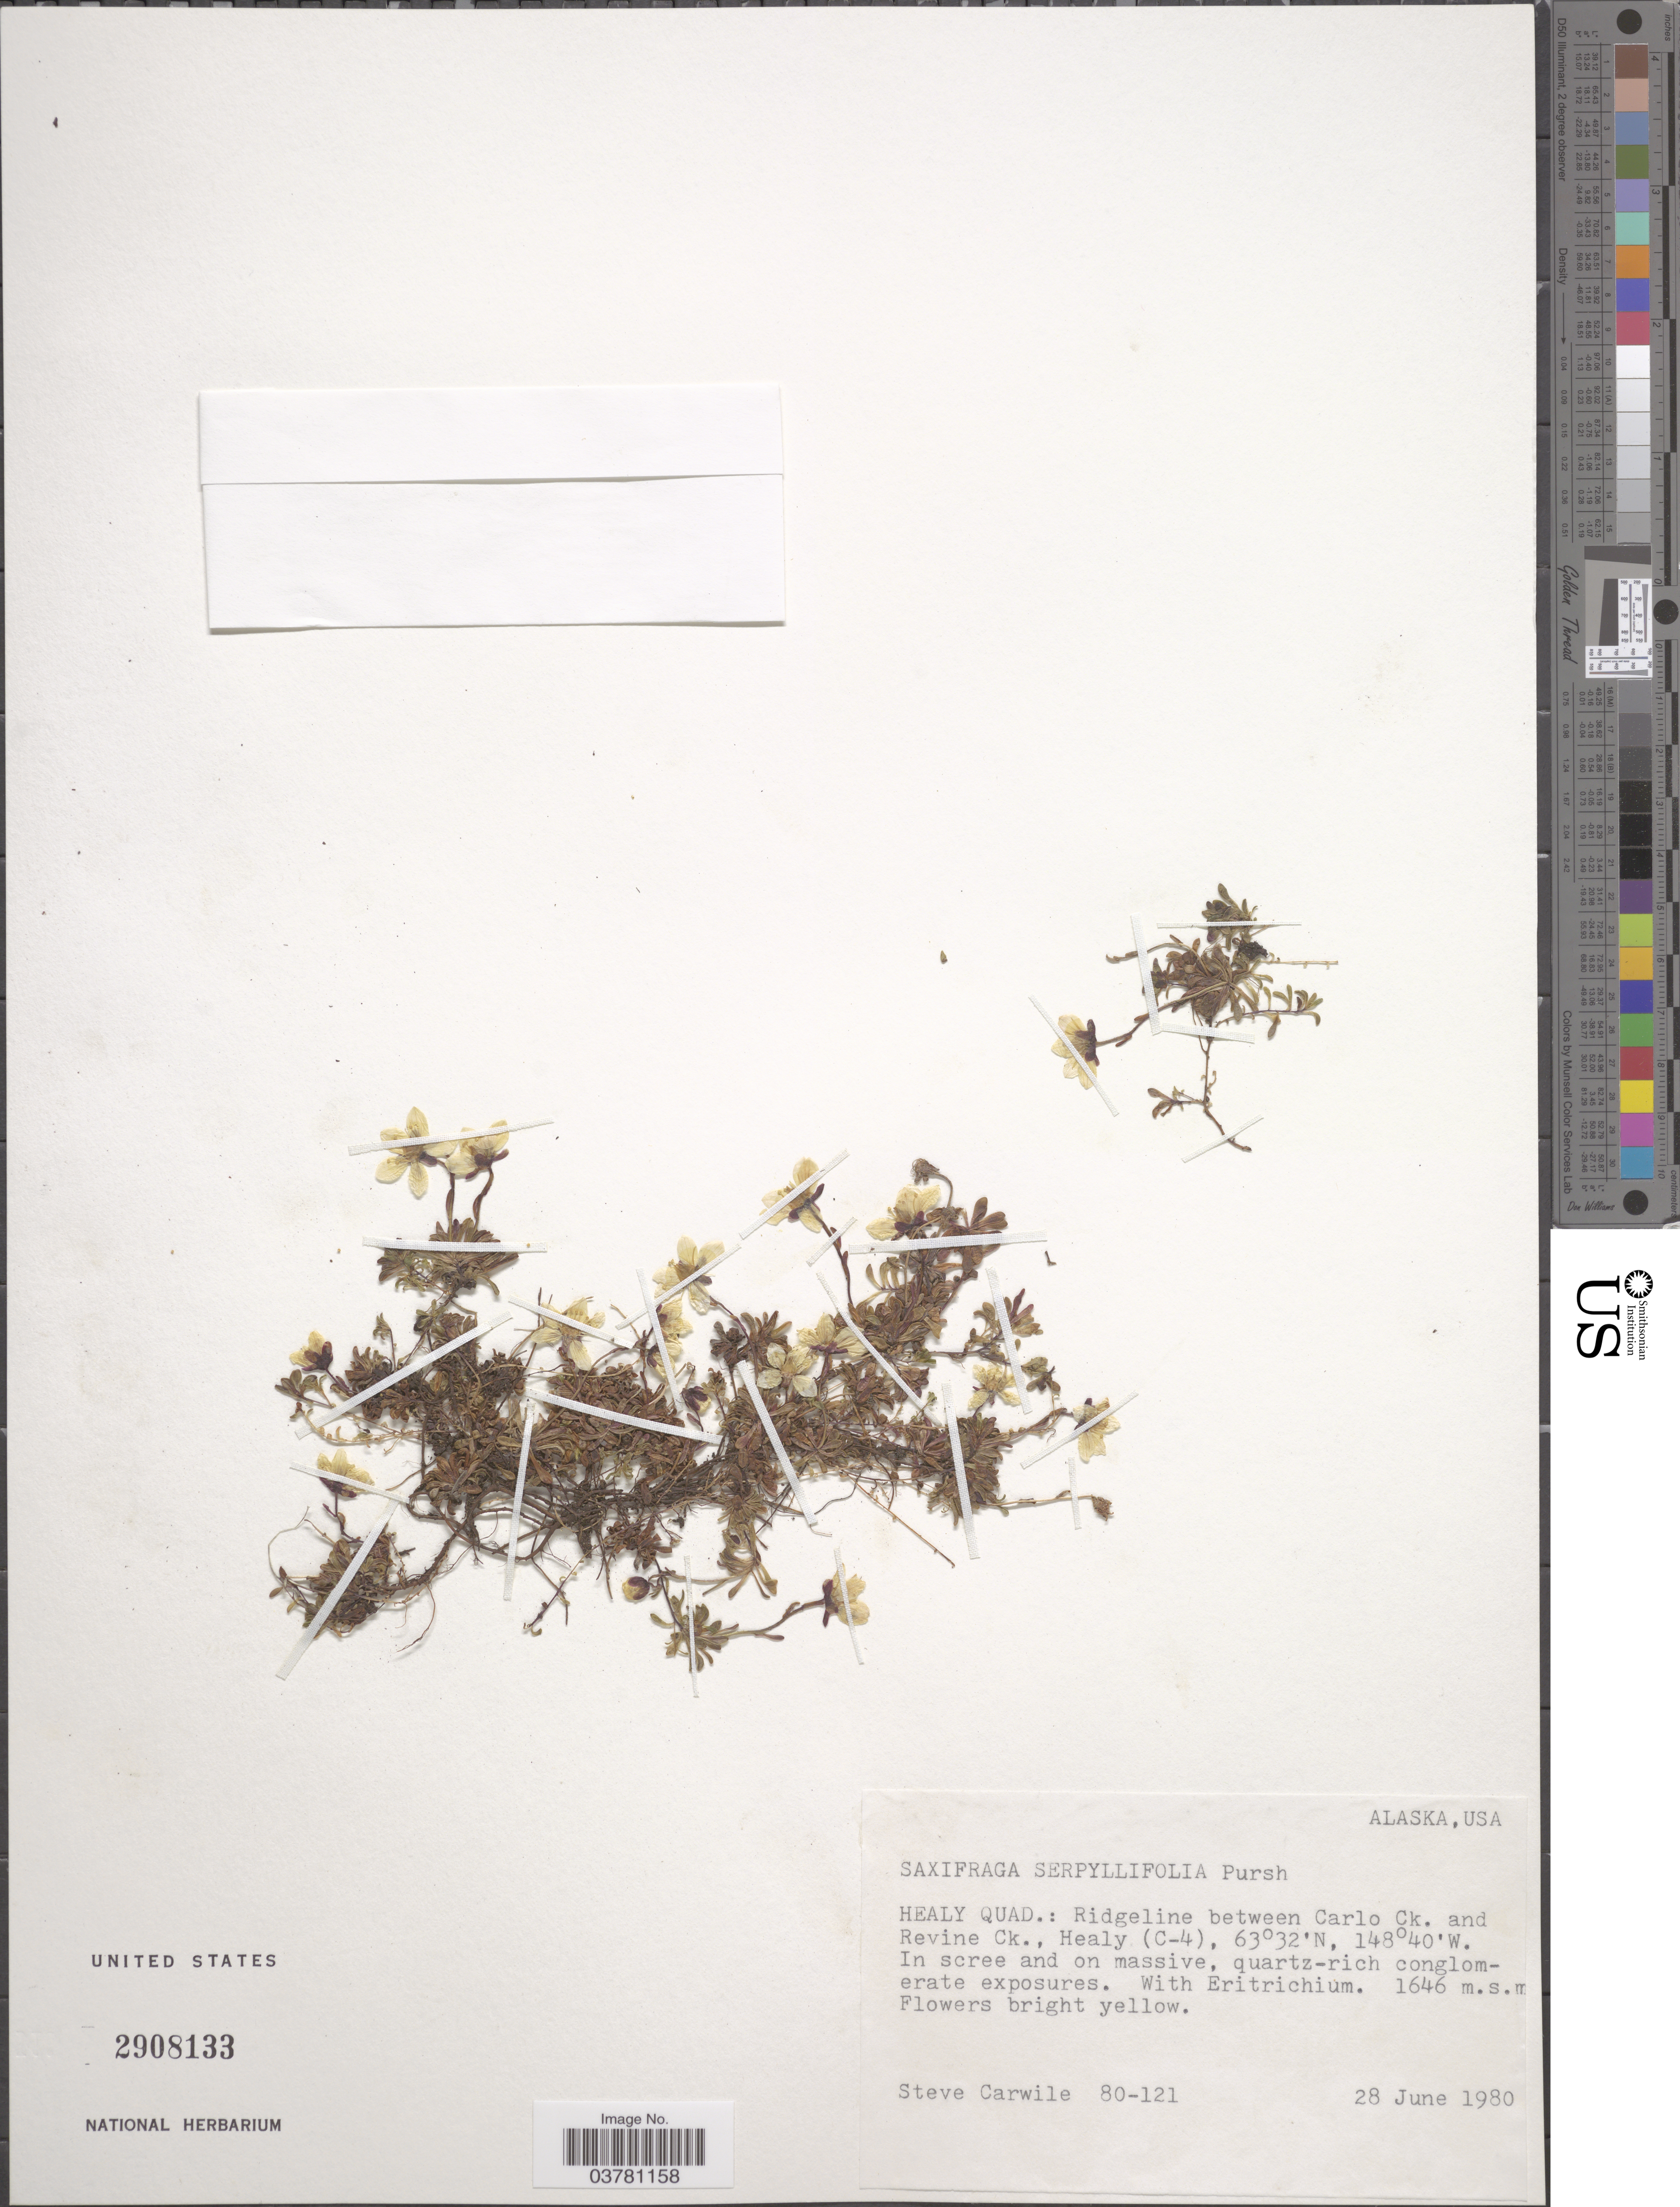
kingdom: Plantae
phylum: Tracheophyta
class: Magnoliopsida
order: Saxifragales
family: Saxifragaceae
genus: Saxifraga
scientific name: Saxifraga serpyllifolia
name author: Pursh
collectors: S. Carwile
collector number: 80-121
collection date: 1980-06-28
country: United States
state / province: Alaska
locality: Healy Quad.: Ridgeline between Carlo Ck. and Revine Ck., Healy (C-4).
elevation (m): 1646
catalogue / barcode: US 2908133